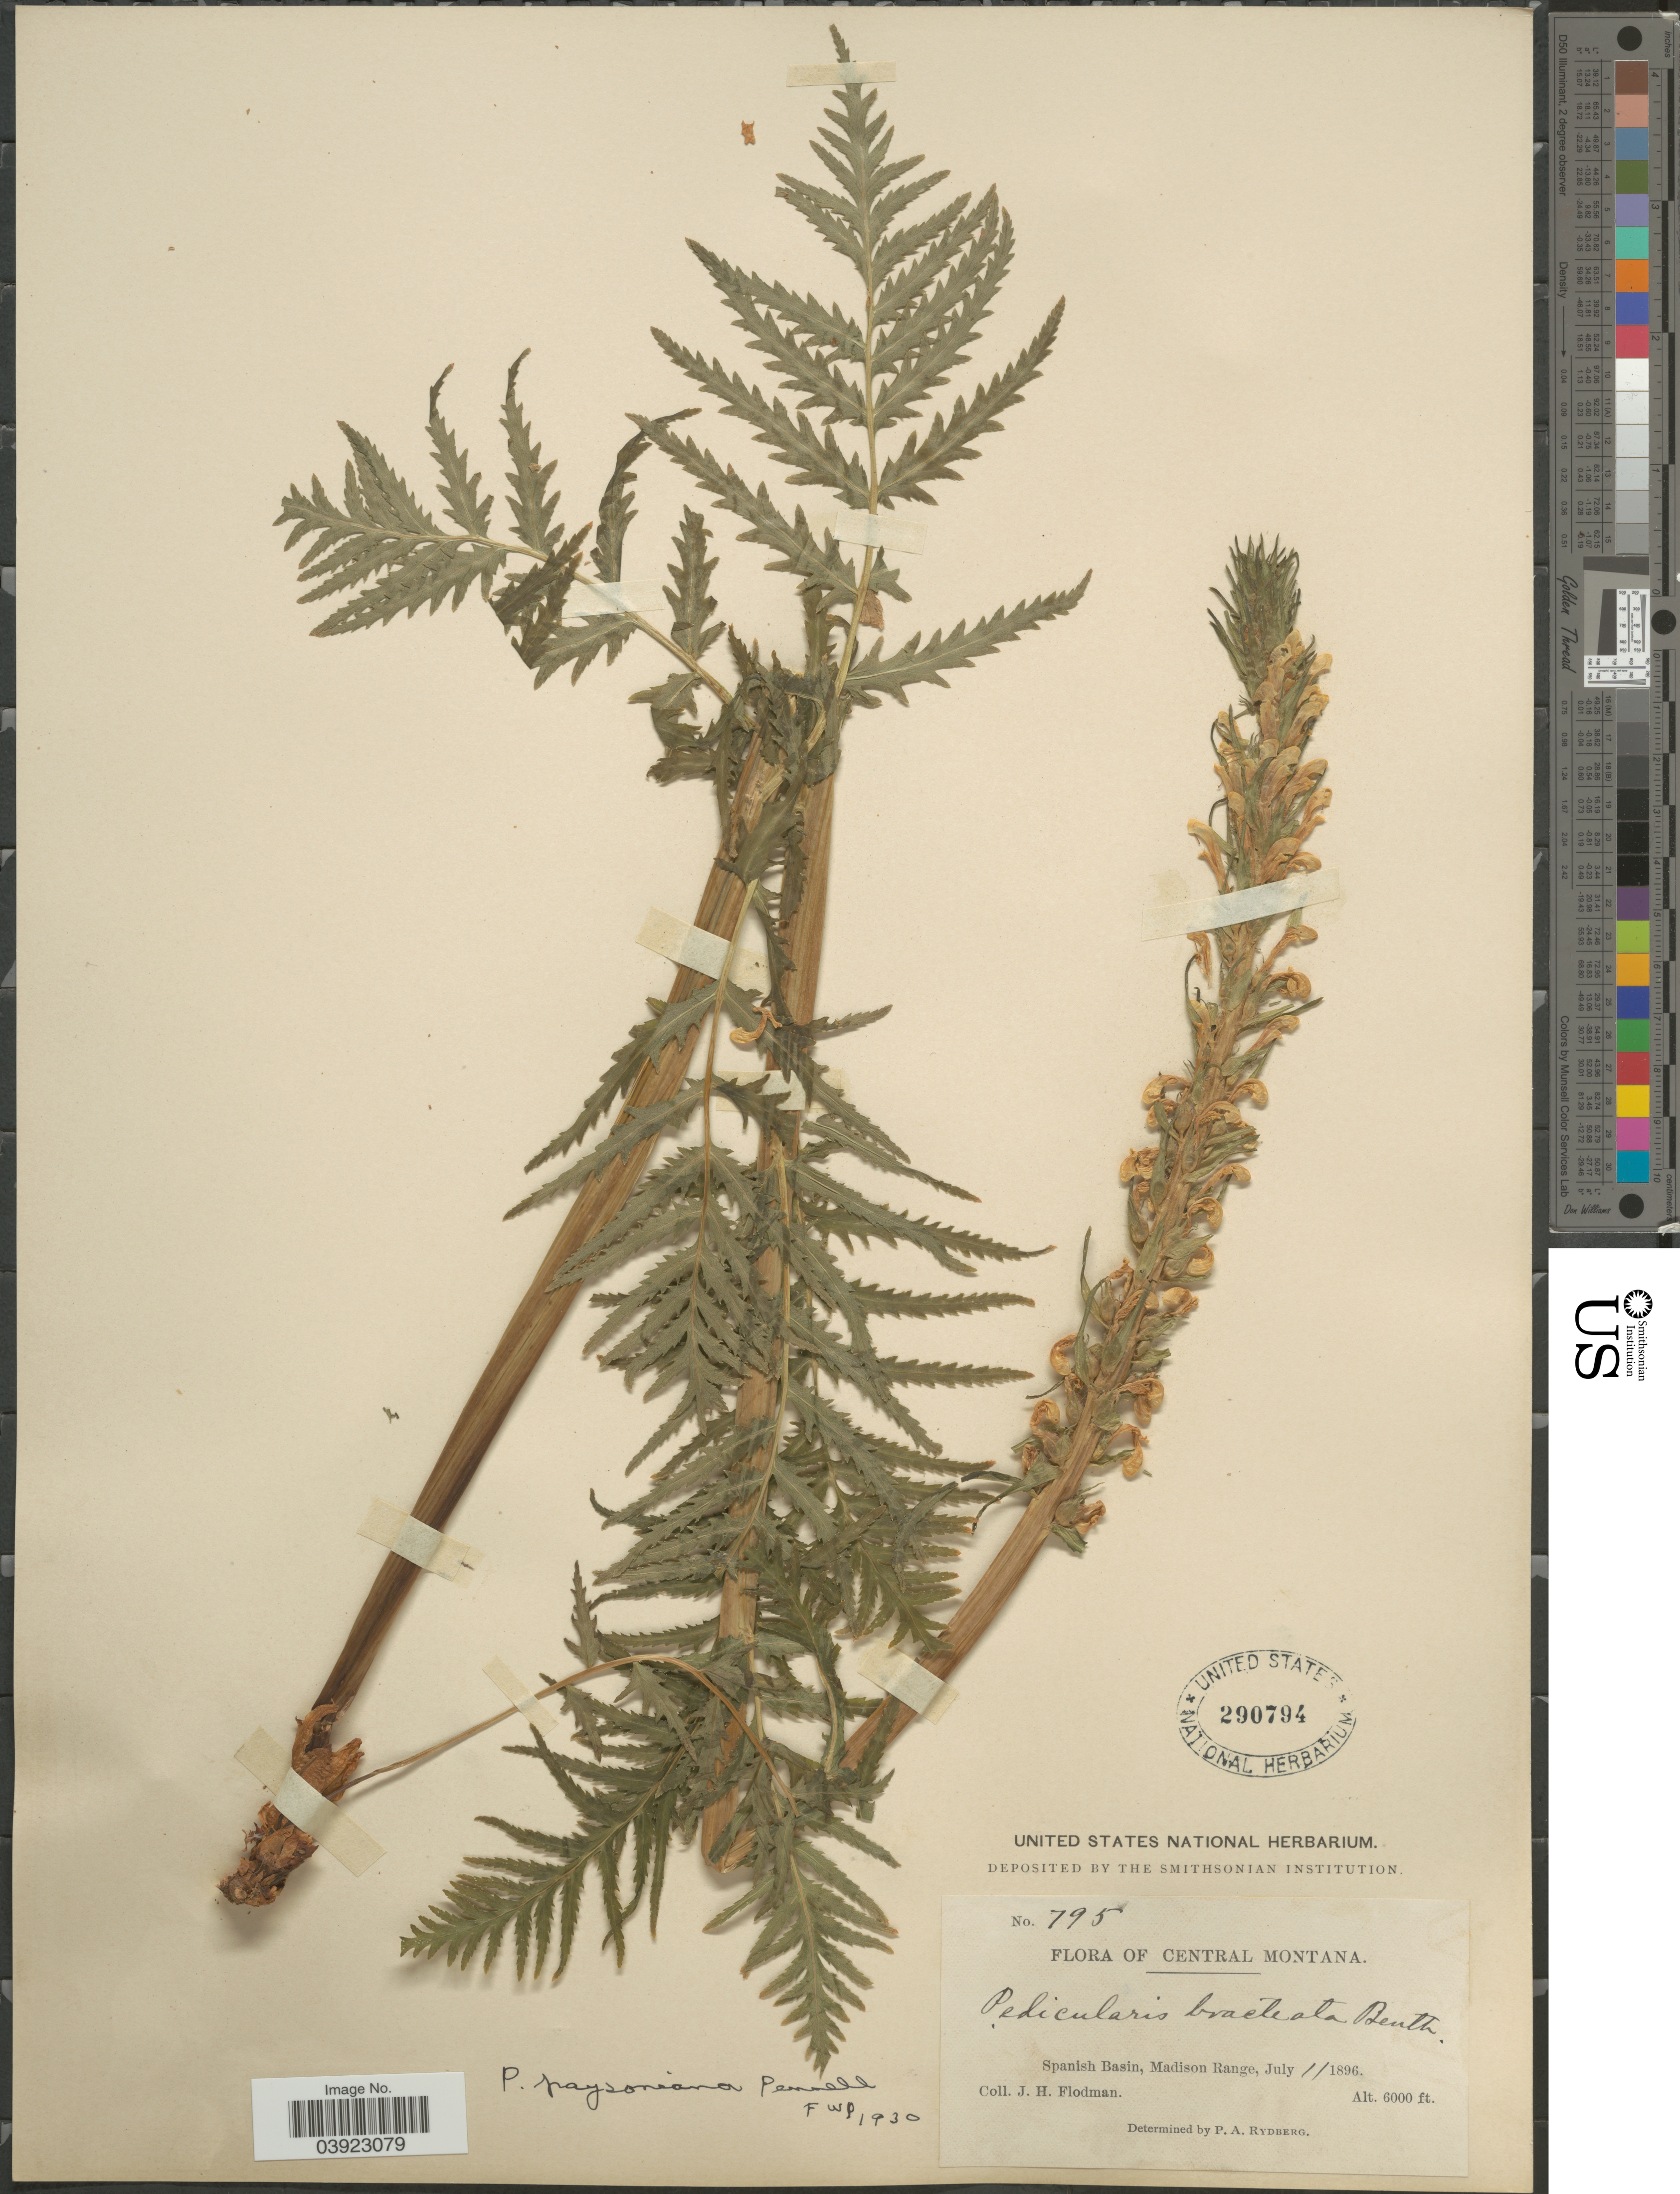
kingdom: Plantae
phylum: Tracheophyta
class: Magnoliopsida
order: Lamiales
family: Orobanchaceae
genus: Pedicularis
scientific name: Pedicularis paysoniana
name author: Pennell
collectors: J. Flodman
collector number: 795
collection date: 1896-07-11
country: United States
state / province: Montana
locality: Central Montana. Spanish Basin, Madison Range.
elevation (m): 1829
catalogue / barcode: US 290794